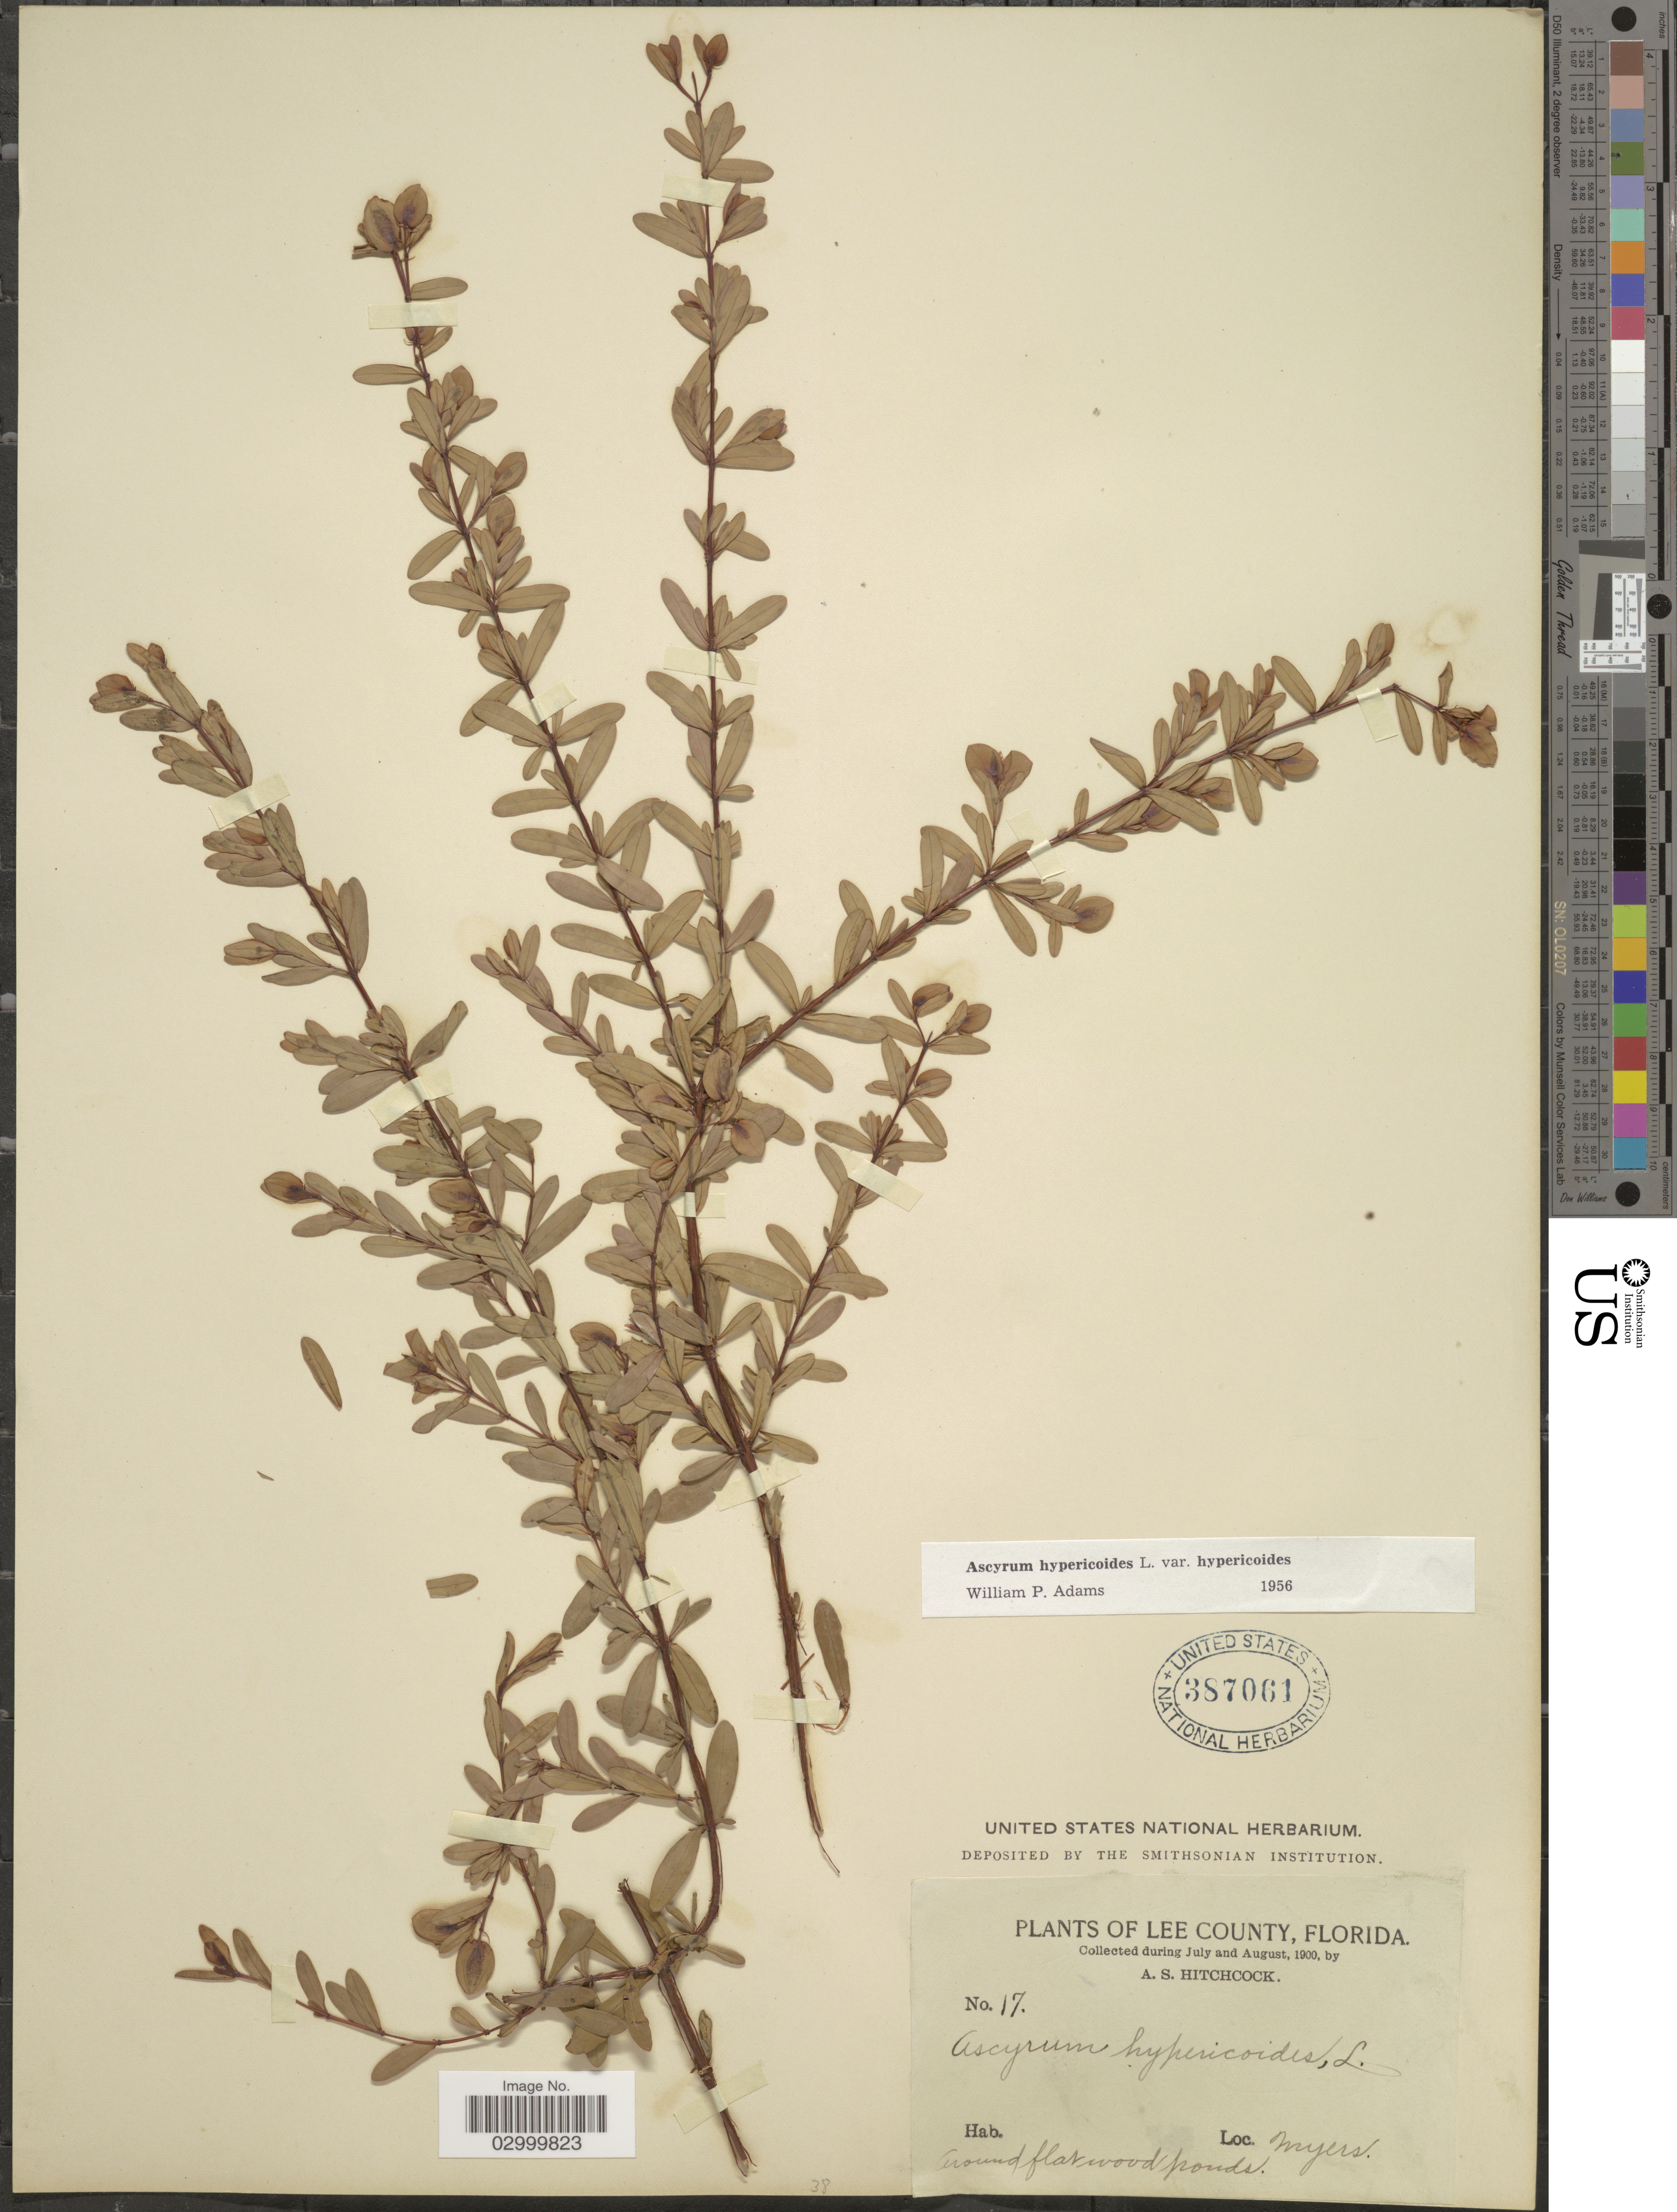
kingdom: Plantae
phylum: Tracheophyta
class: Magnoliopsida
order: Malpighiales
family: Hypericaceae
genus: Hypericum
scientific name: Hypericum hypericoides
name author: (L.) Crantz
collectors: A. S. Hitchcock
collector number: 17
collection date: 1900-07/1900-08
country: United States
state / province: Florida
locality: Lee County, Myers.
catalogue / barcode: US 387061